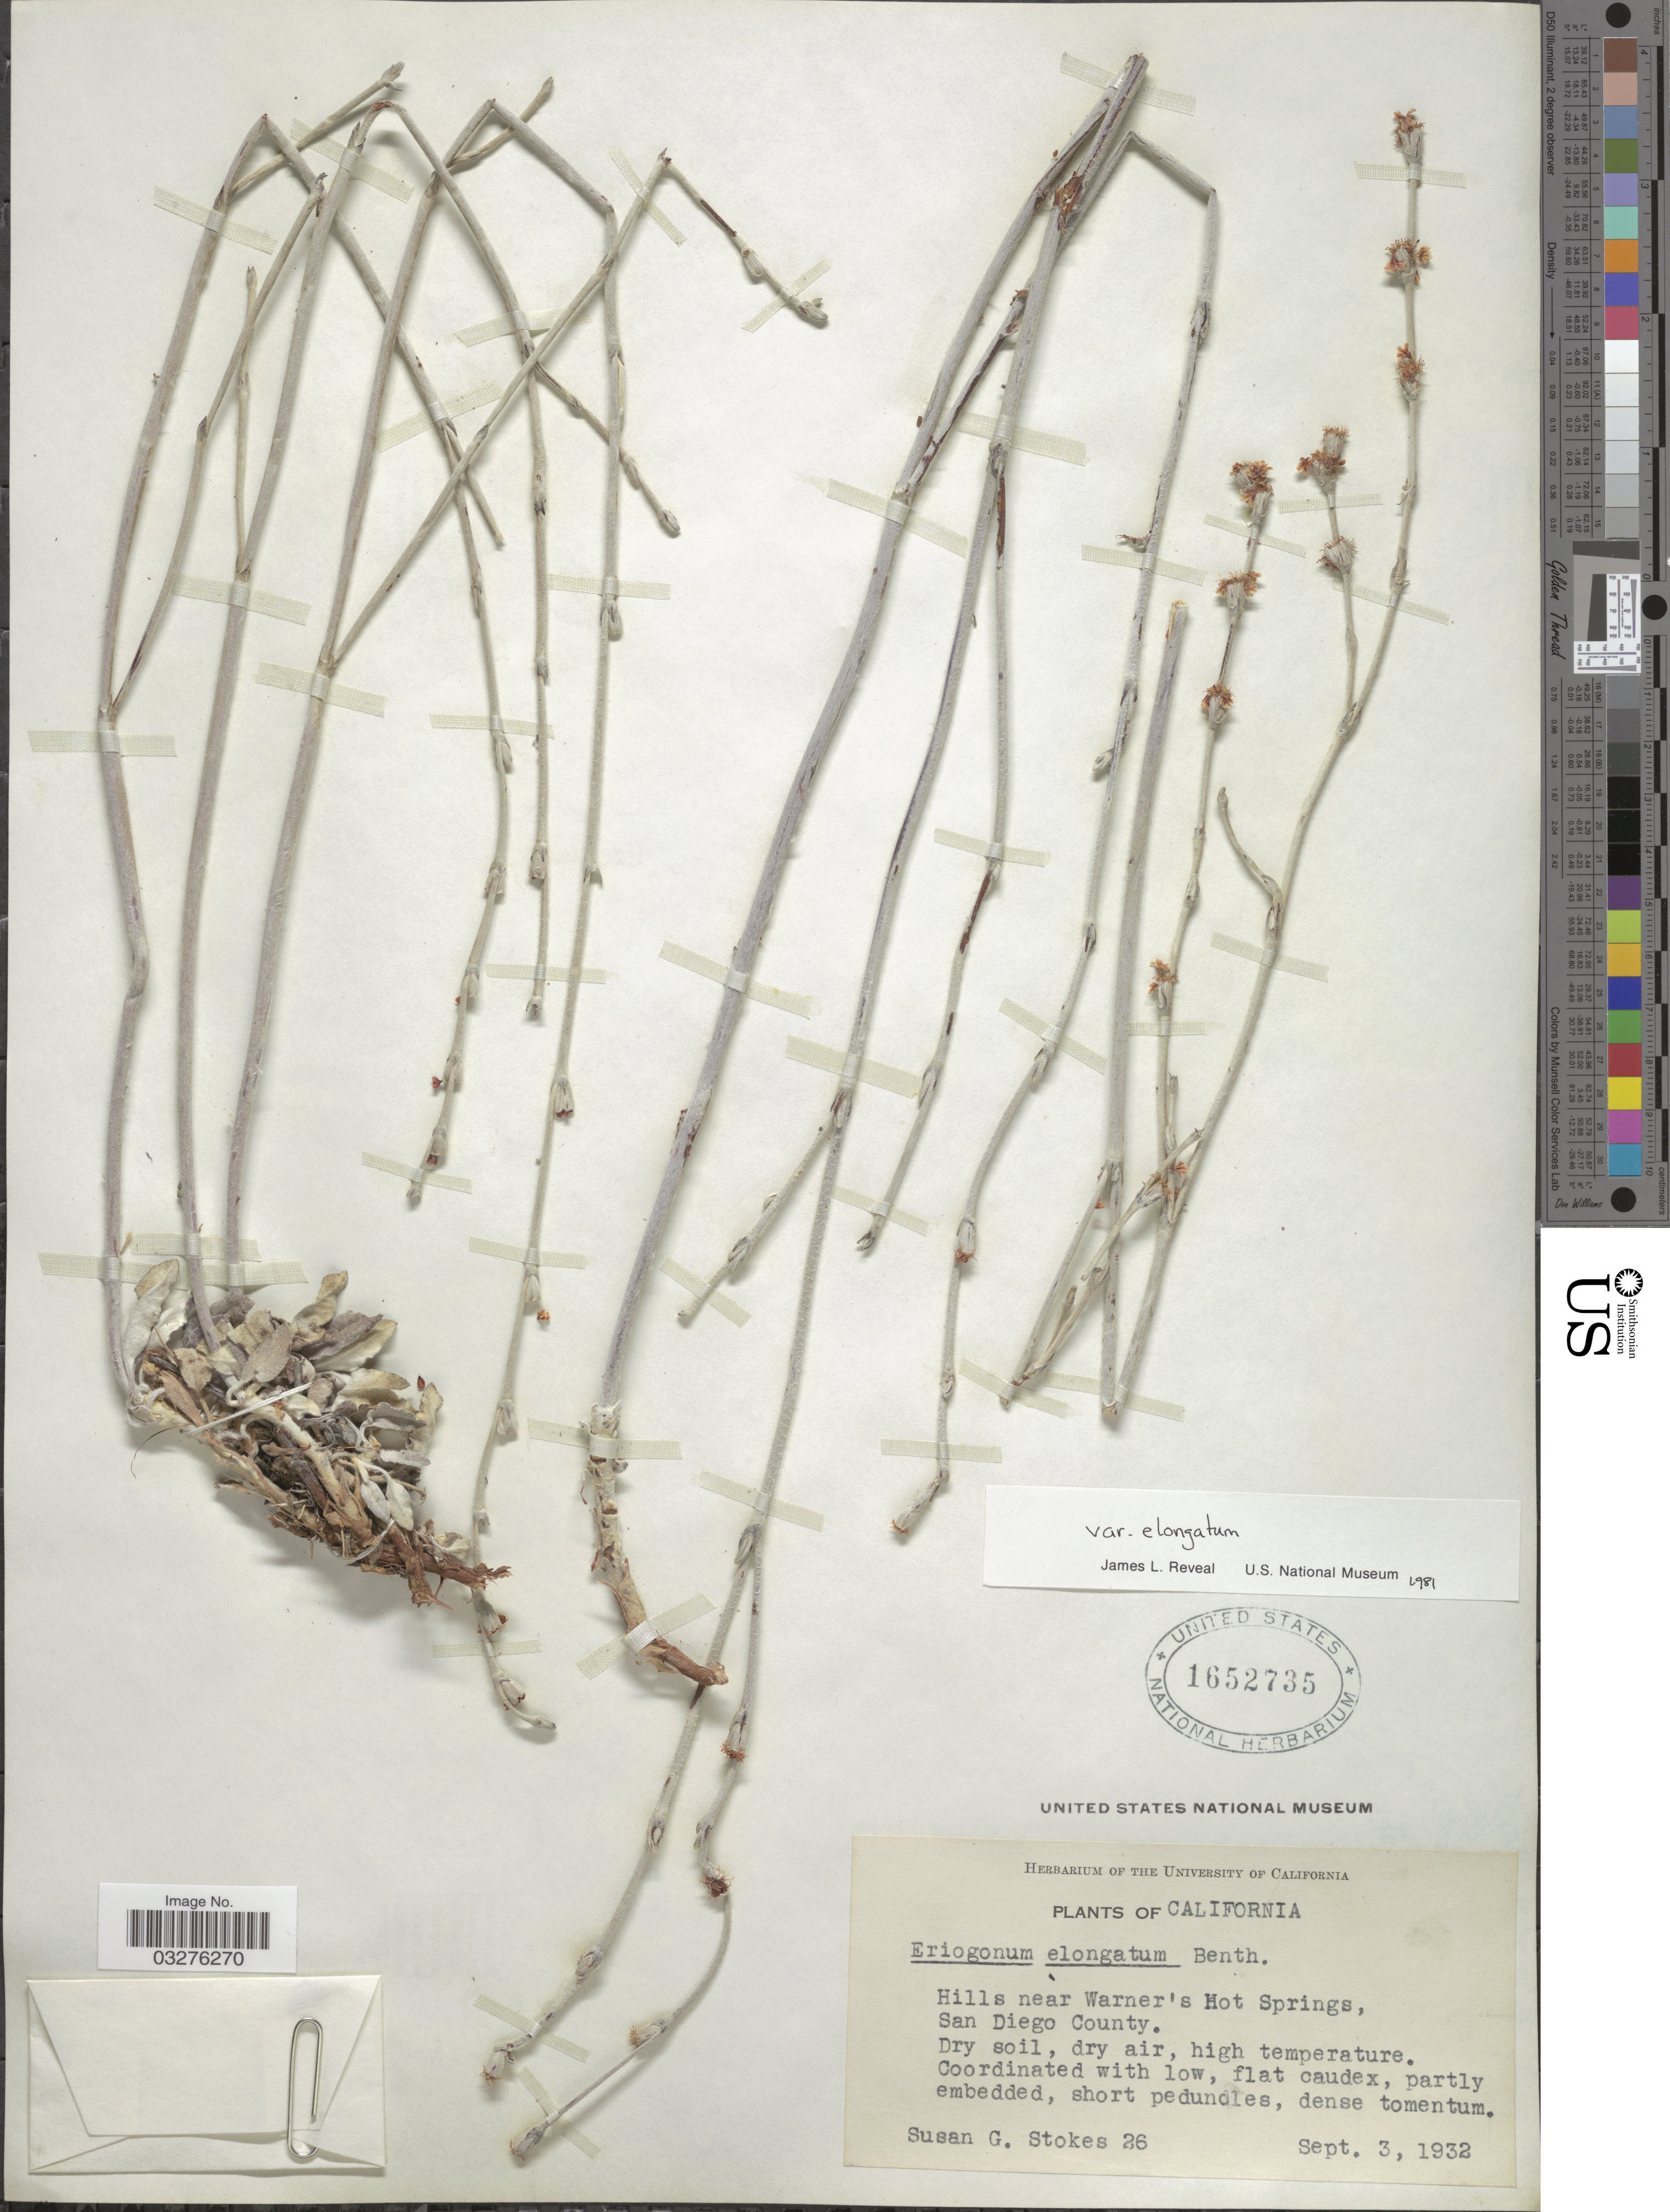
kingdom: Plantae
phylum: Tracheophyta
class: Magnoliopsida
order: Caryophyllales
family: Polygonaceae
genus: Eriogonum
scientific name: Eriogonum elongatum var. elongatum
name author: Benth.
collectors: S. G. Stokes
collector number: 26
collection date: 1932-09-03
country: United States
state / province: California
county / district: San Diego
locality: Hills near Warner's Hot Springs, San Diego County.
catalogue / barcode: US 1652735